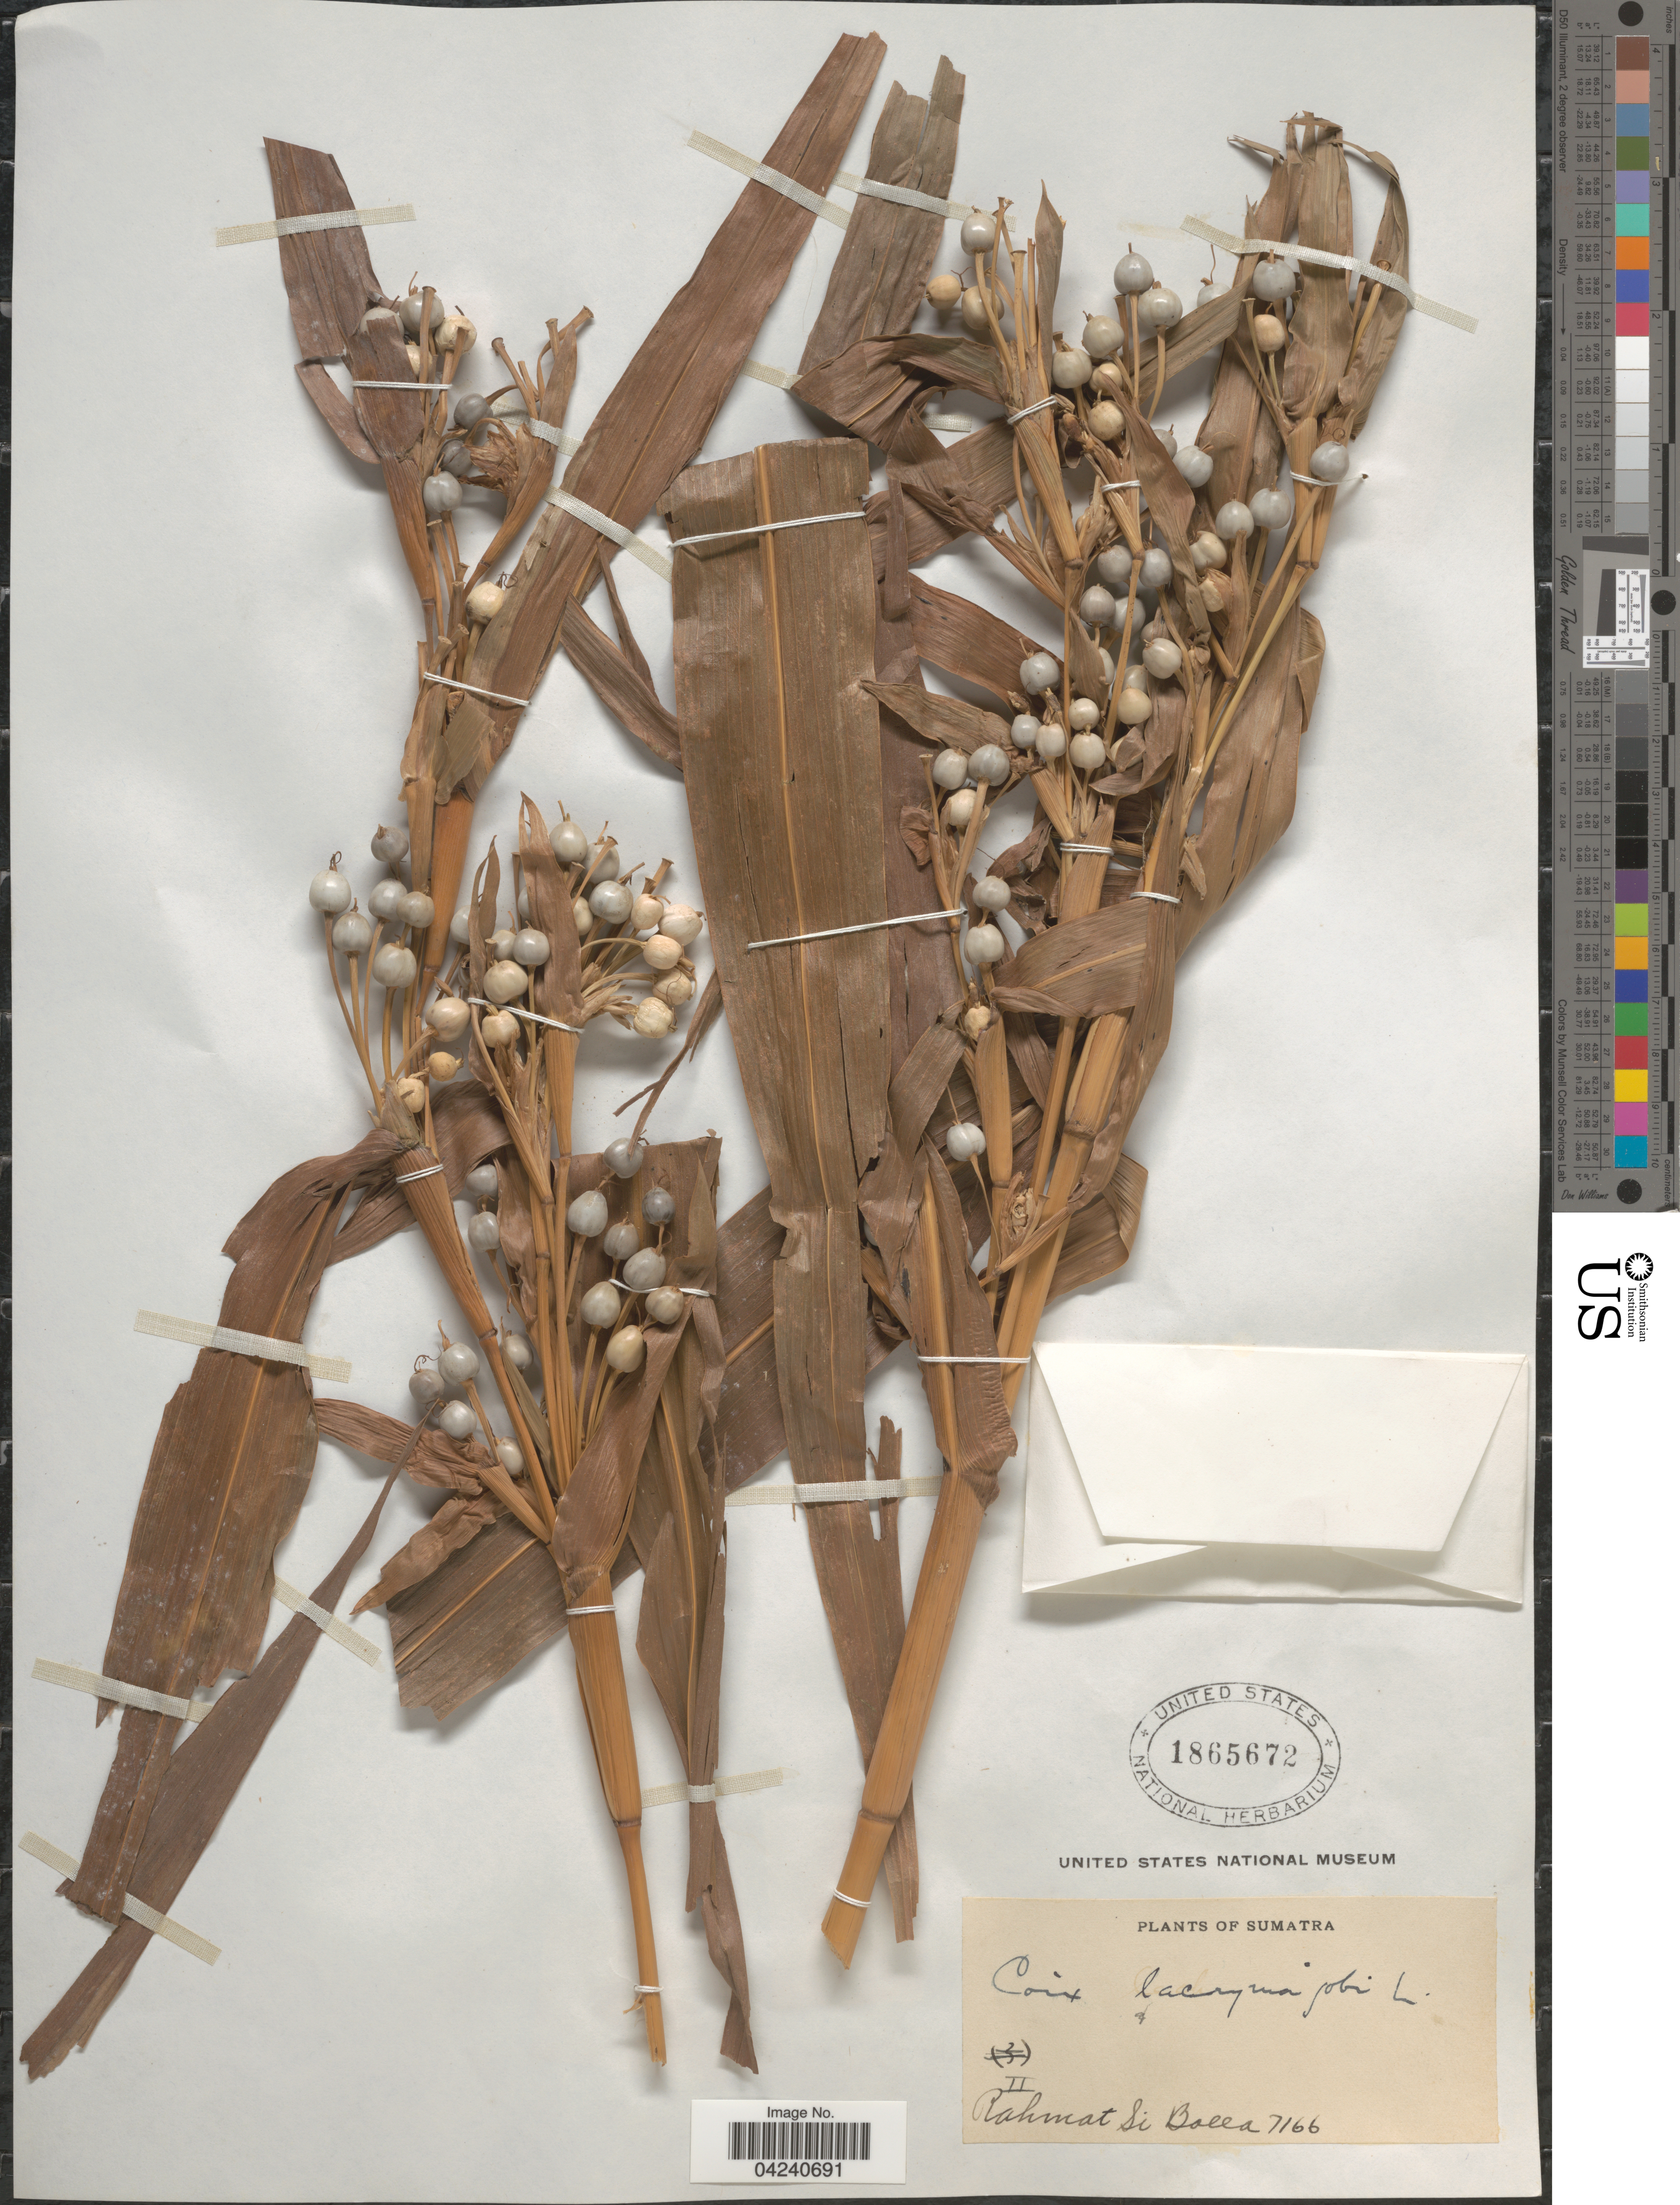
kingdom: Plantae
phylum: Tracheophyta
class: Liliopsida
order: Poales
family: Poaceae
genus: Coix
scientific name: Coix lacryma-jobi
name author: L.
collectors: Rahmat Si Boeea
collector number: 7166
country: Indonesia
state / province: Sumatra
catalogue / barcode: US 1865672